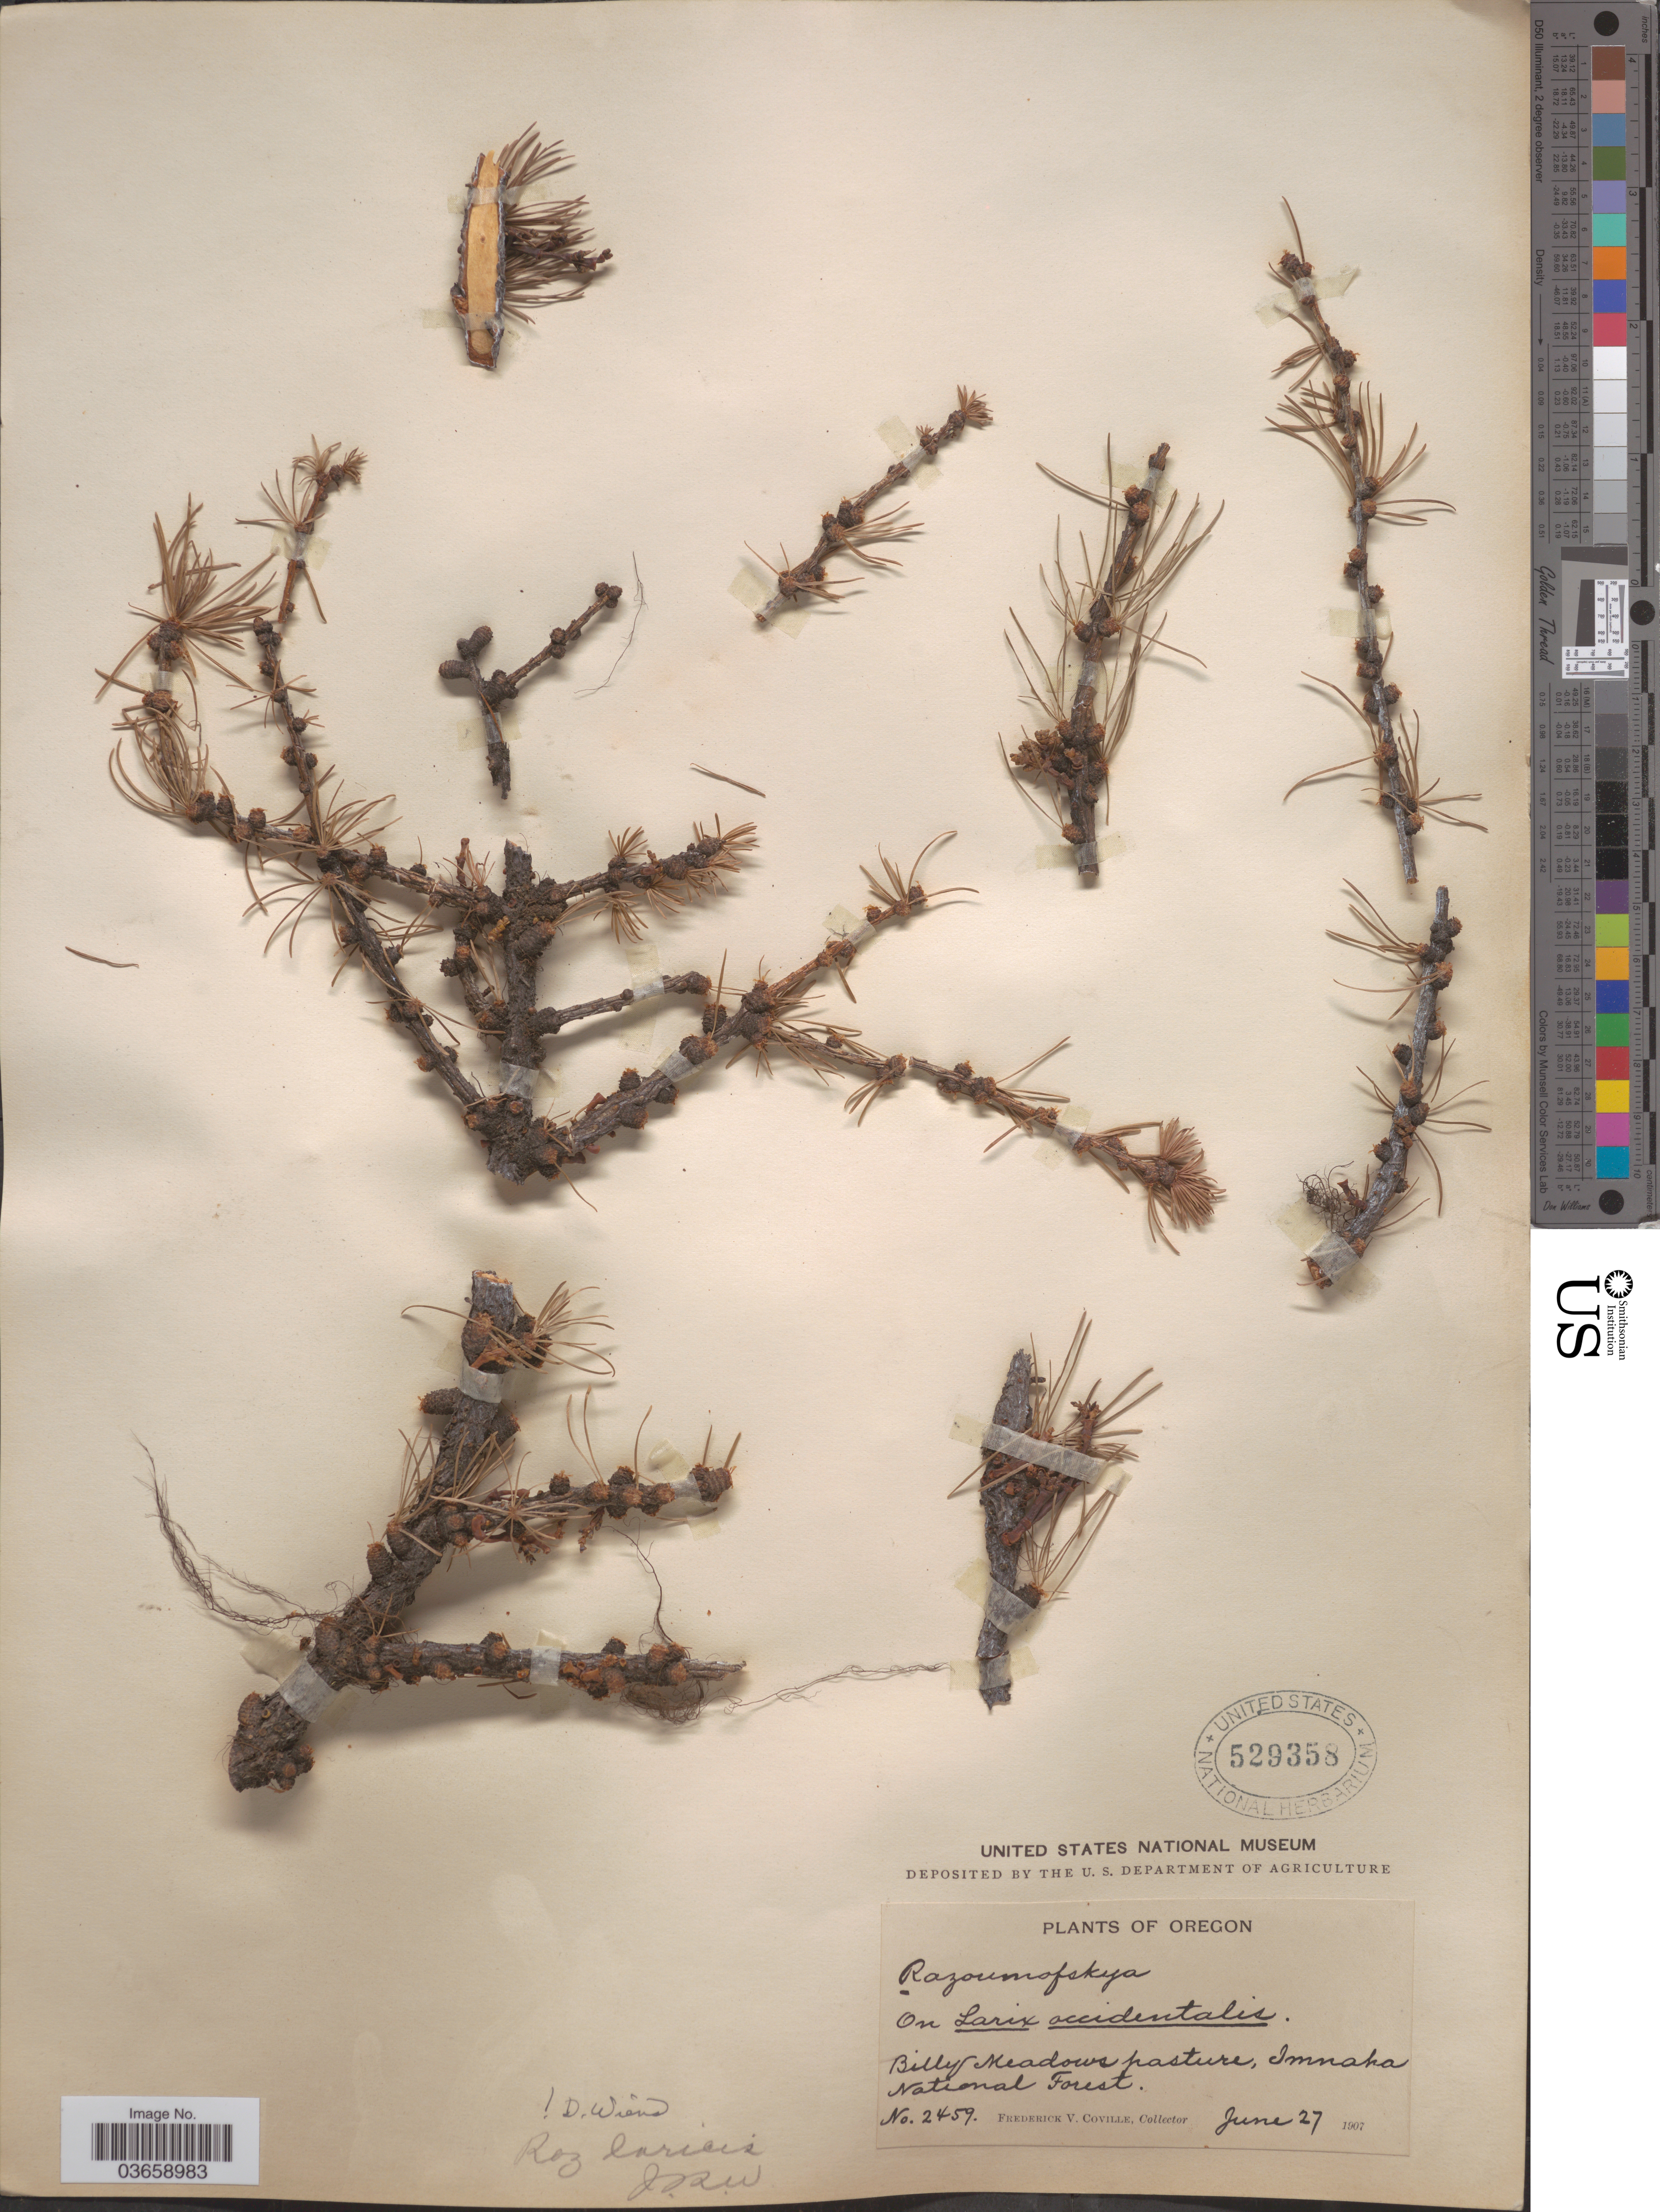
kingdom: Plantae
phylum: Tracheophyta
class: Magnoliopsida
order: Santalales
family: Viscaceae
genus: Arceuthobium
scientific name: Arceuthobium laricis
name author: (M.E. Jones) H. St. John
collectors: F. V. Coville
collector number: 2459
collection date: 1907-06-27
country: United States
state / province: Oregon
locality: Billy Meadows pasture, Imnaha National Forest.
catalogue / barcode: US 529358